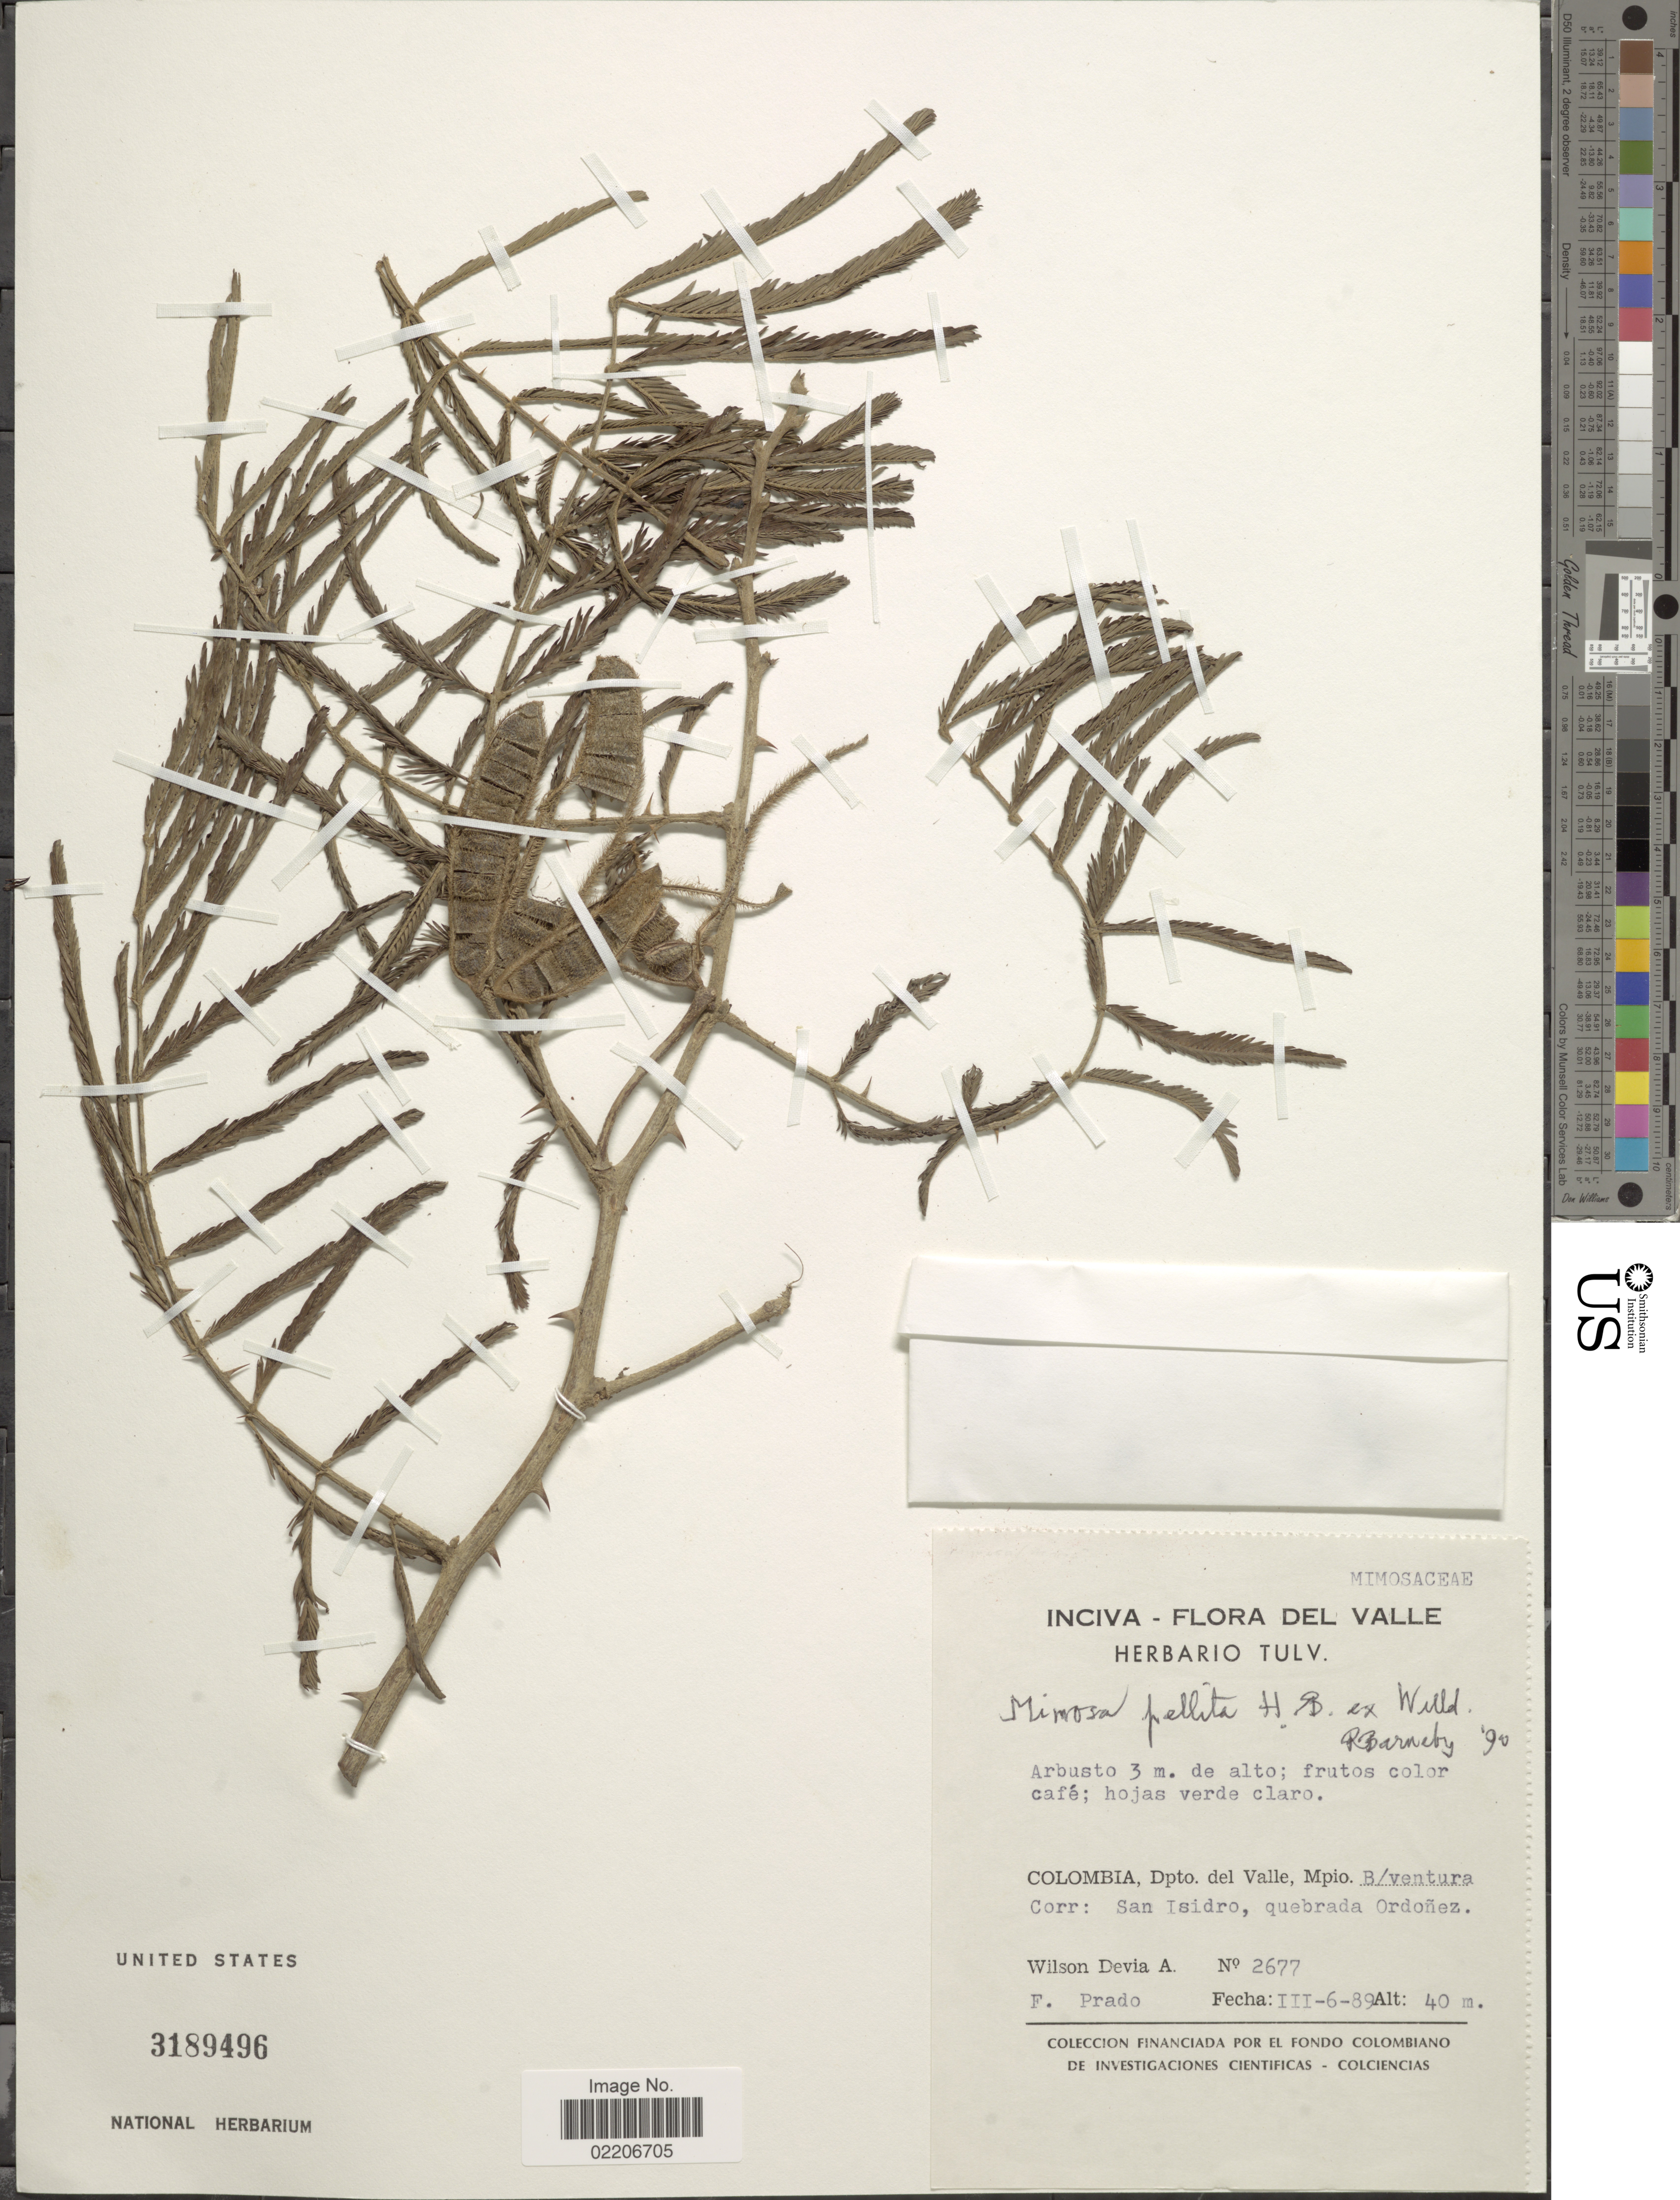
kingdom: Plantae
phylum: Tracheophyta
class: Magnoliopsida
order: Fabales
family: Fabaceae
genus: Mimosa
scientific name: Mimosa pellita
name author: Humb. & Bonpl. ex Willd.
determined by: Barneby, Rupert C., (NY)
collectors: W. Devia A. & F. Prado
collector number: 2677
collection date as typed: Transcribed d/m/y: 6/3/89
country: Colombia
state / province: Valle del Cauca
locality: Dpto. del Valle, Mpio. B/Ventura, Corr. San Isidro, quebrada Ordonez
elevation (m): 40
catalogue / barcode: US 3189496